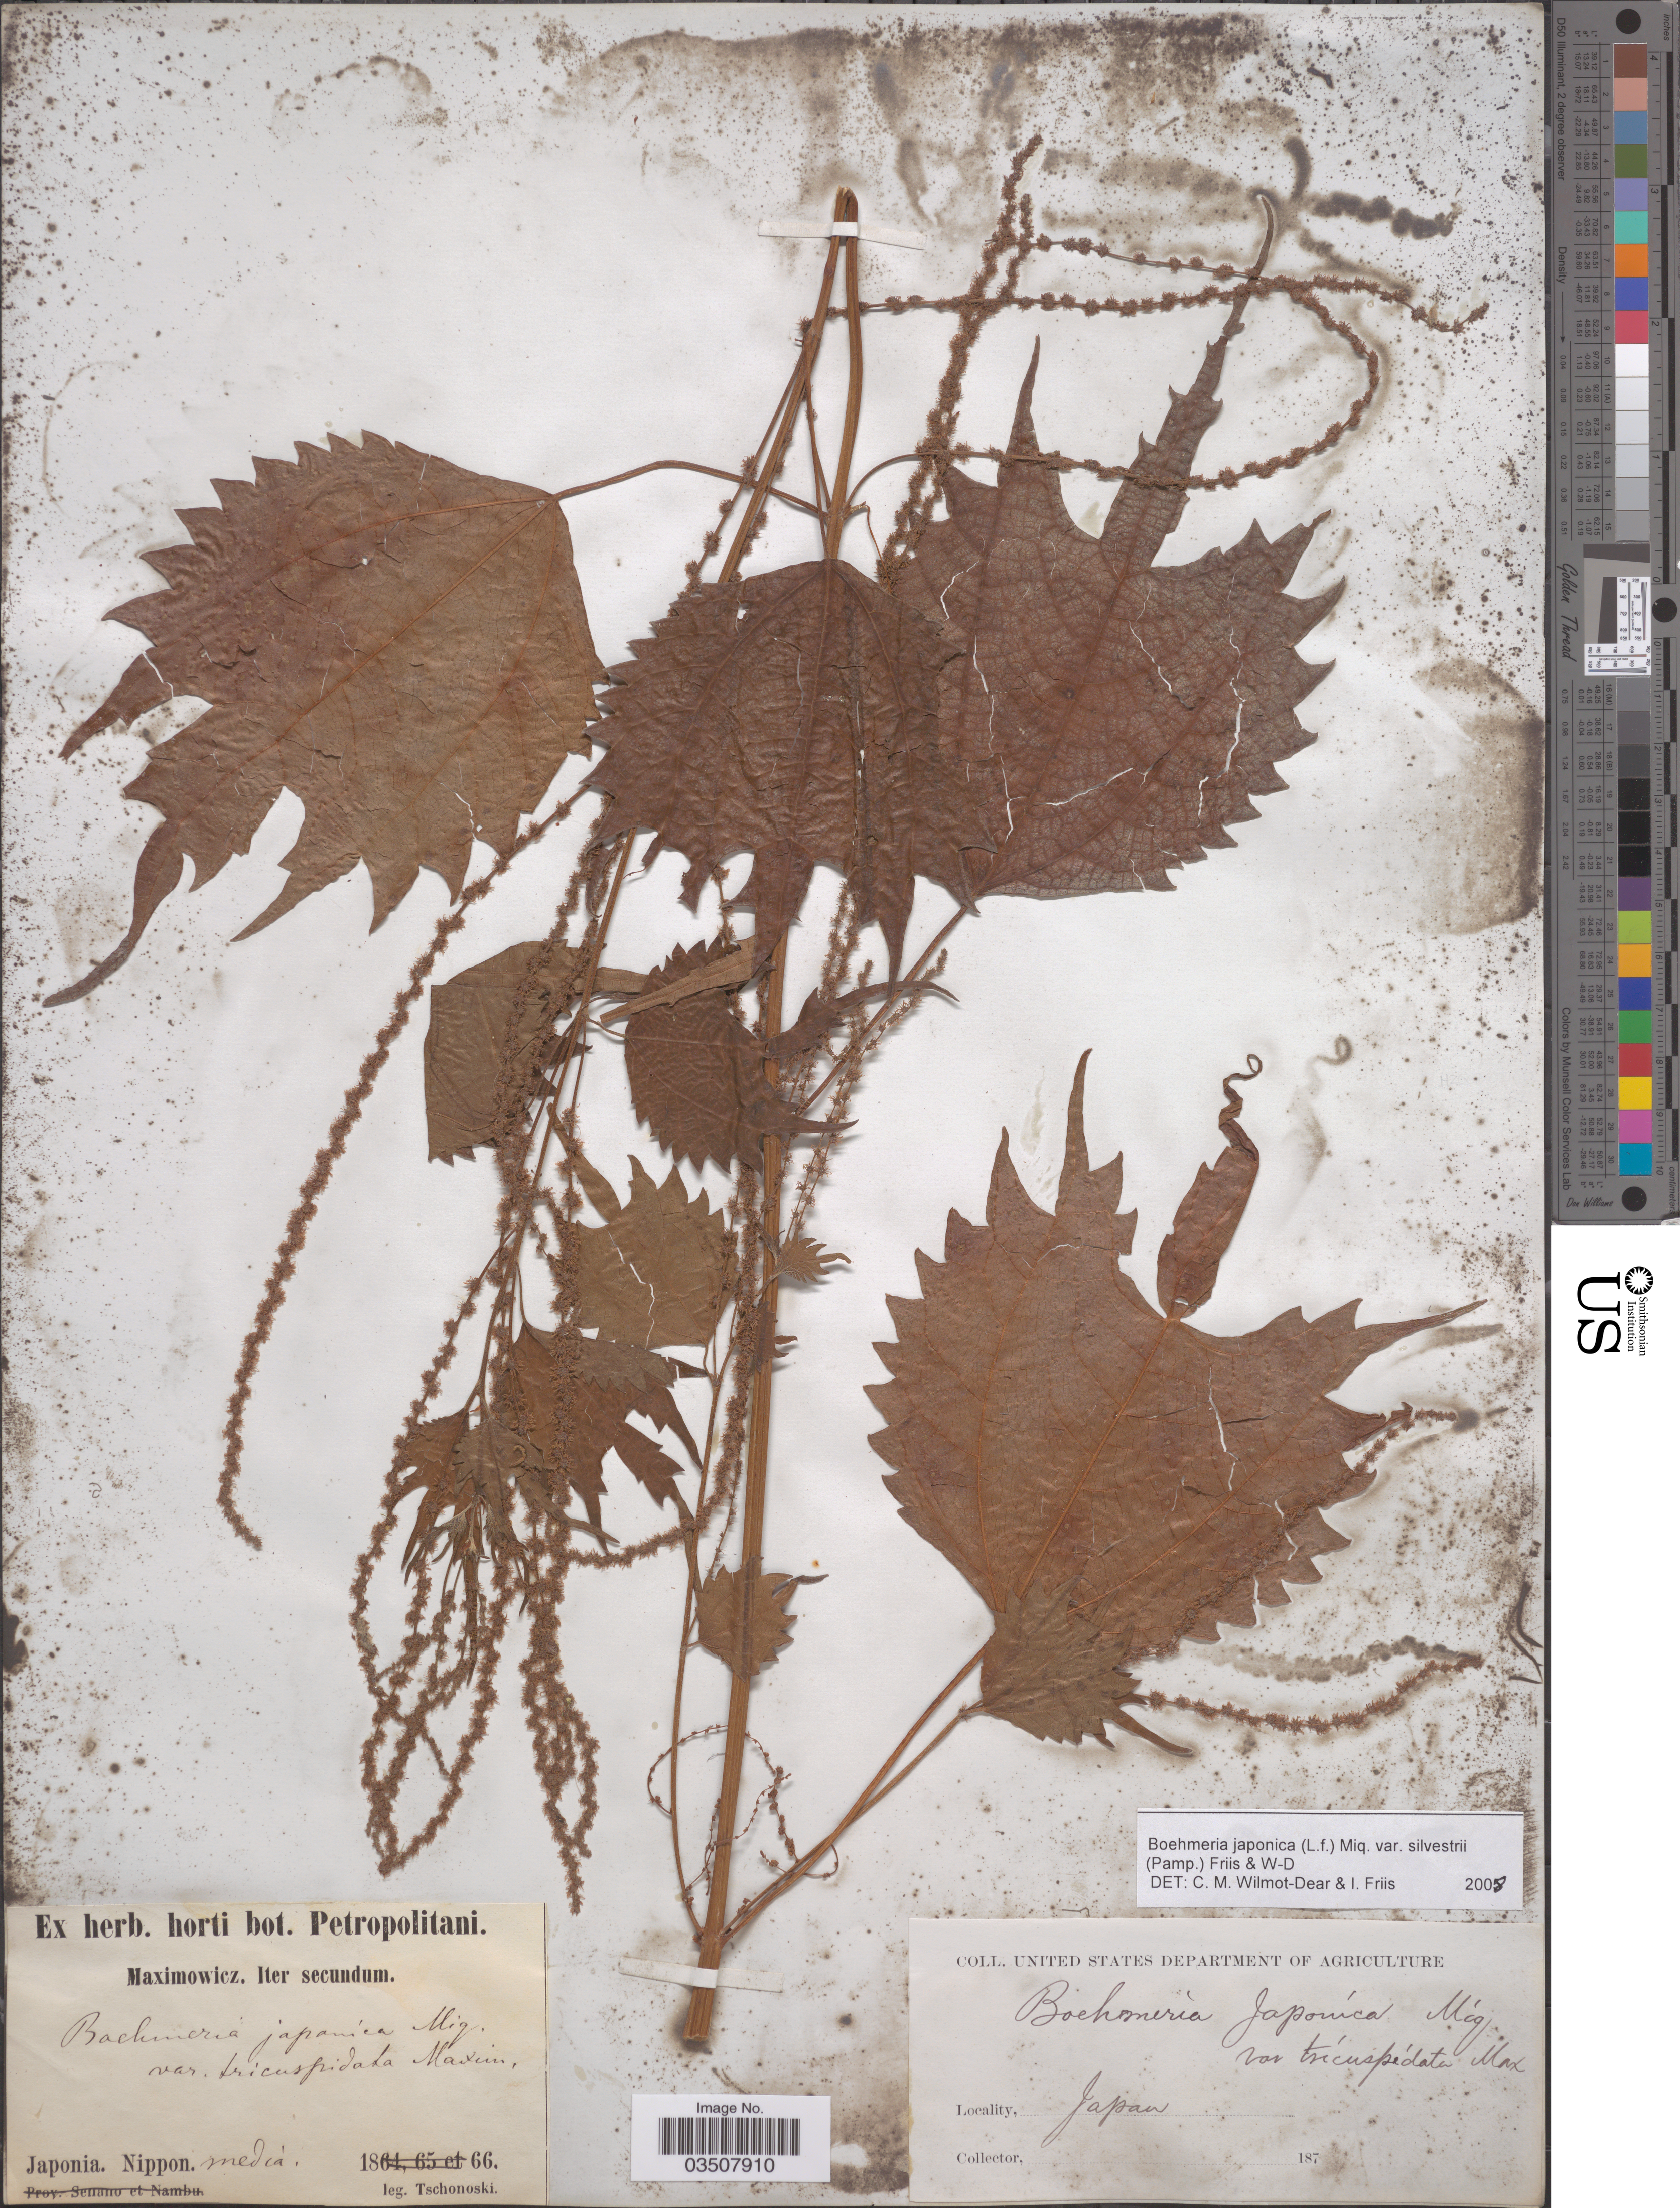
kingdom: Plantae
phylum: Tracheophyta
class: Magnoliopsida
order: Rosales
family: Urticaceae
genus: Boehmeria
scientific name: Boehmeria japonica var. silvestrii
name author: (Pamp.) Friis & Wilmot-Dear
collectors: -. Tschonoski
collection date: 1866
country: Japan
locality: Nippon media.